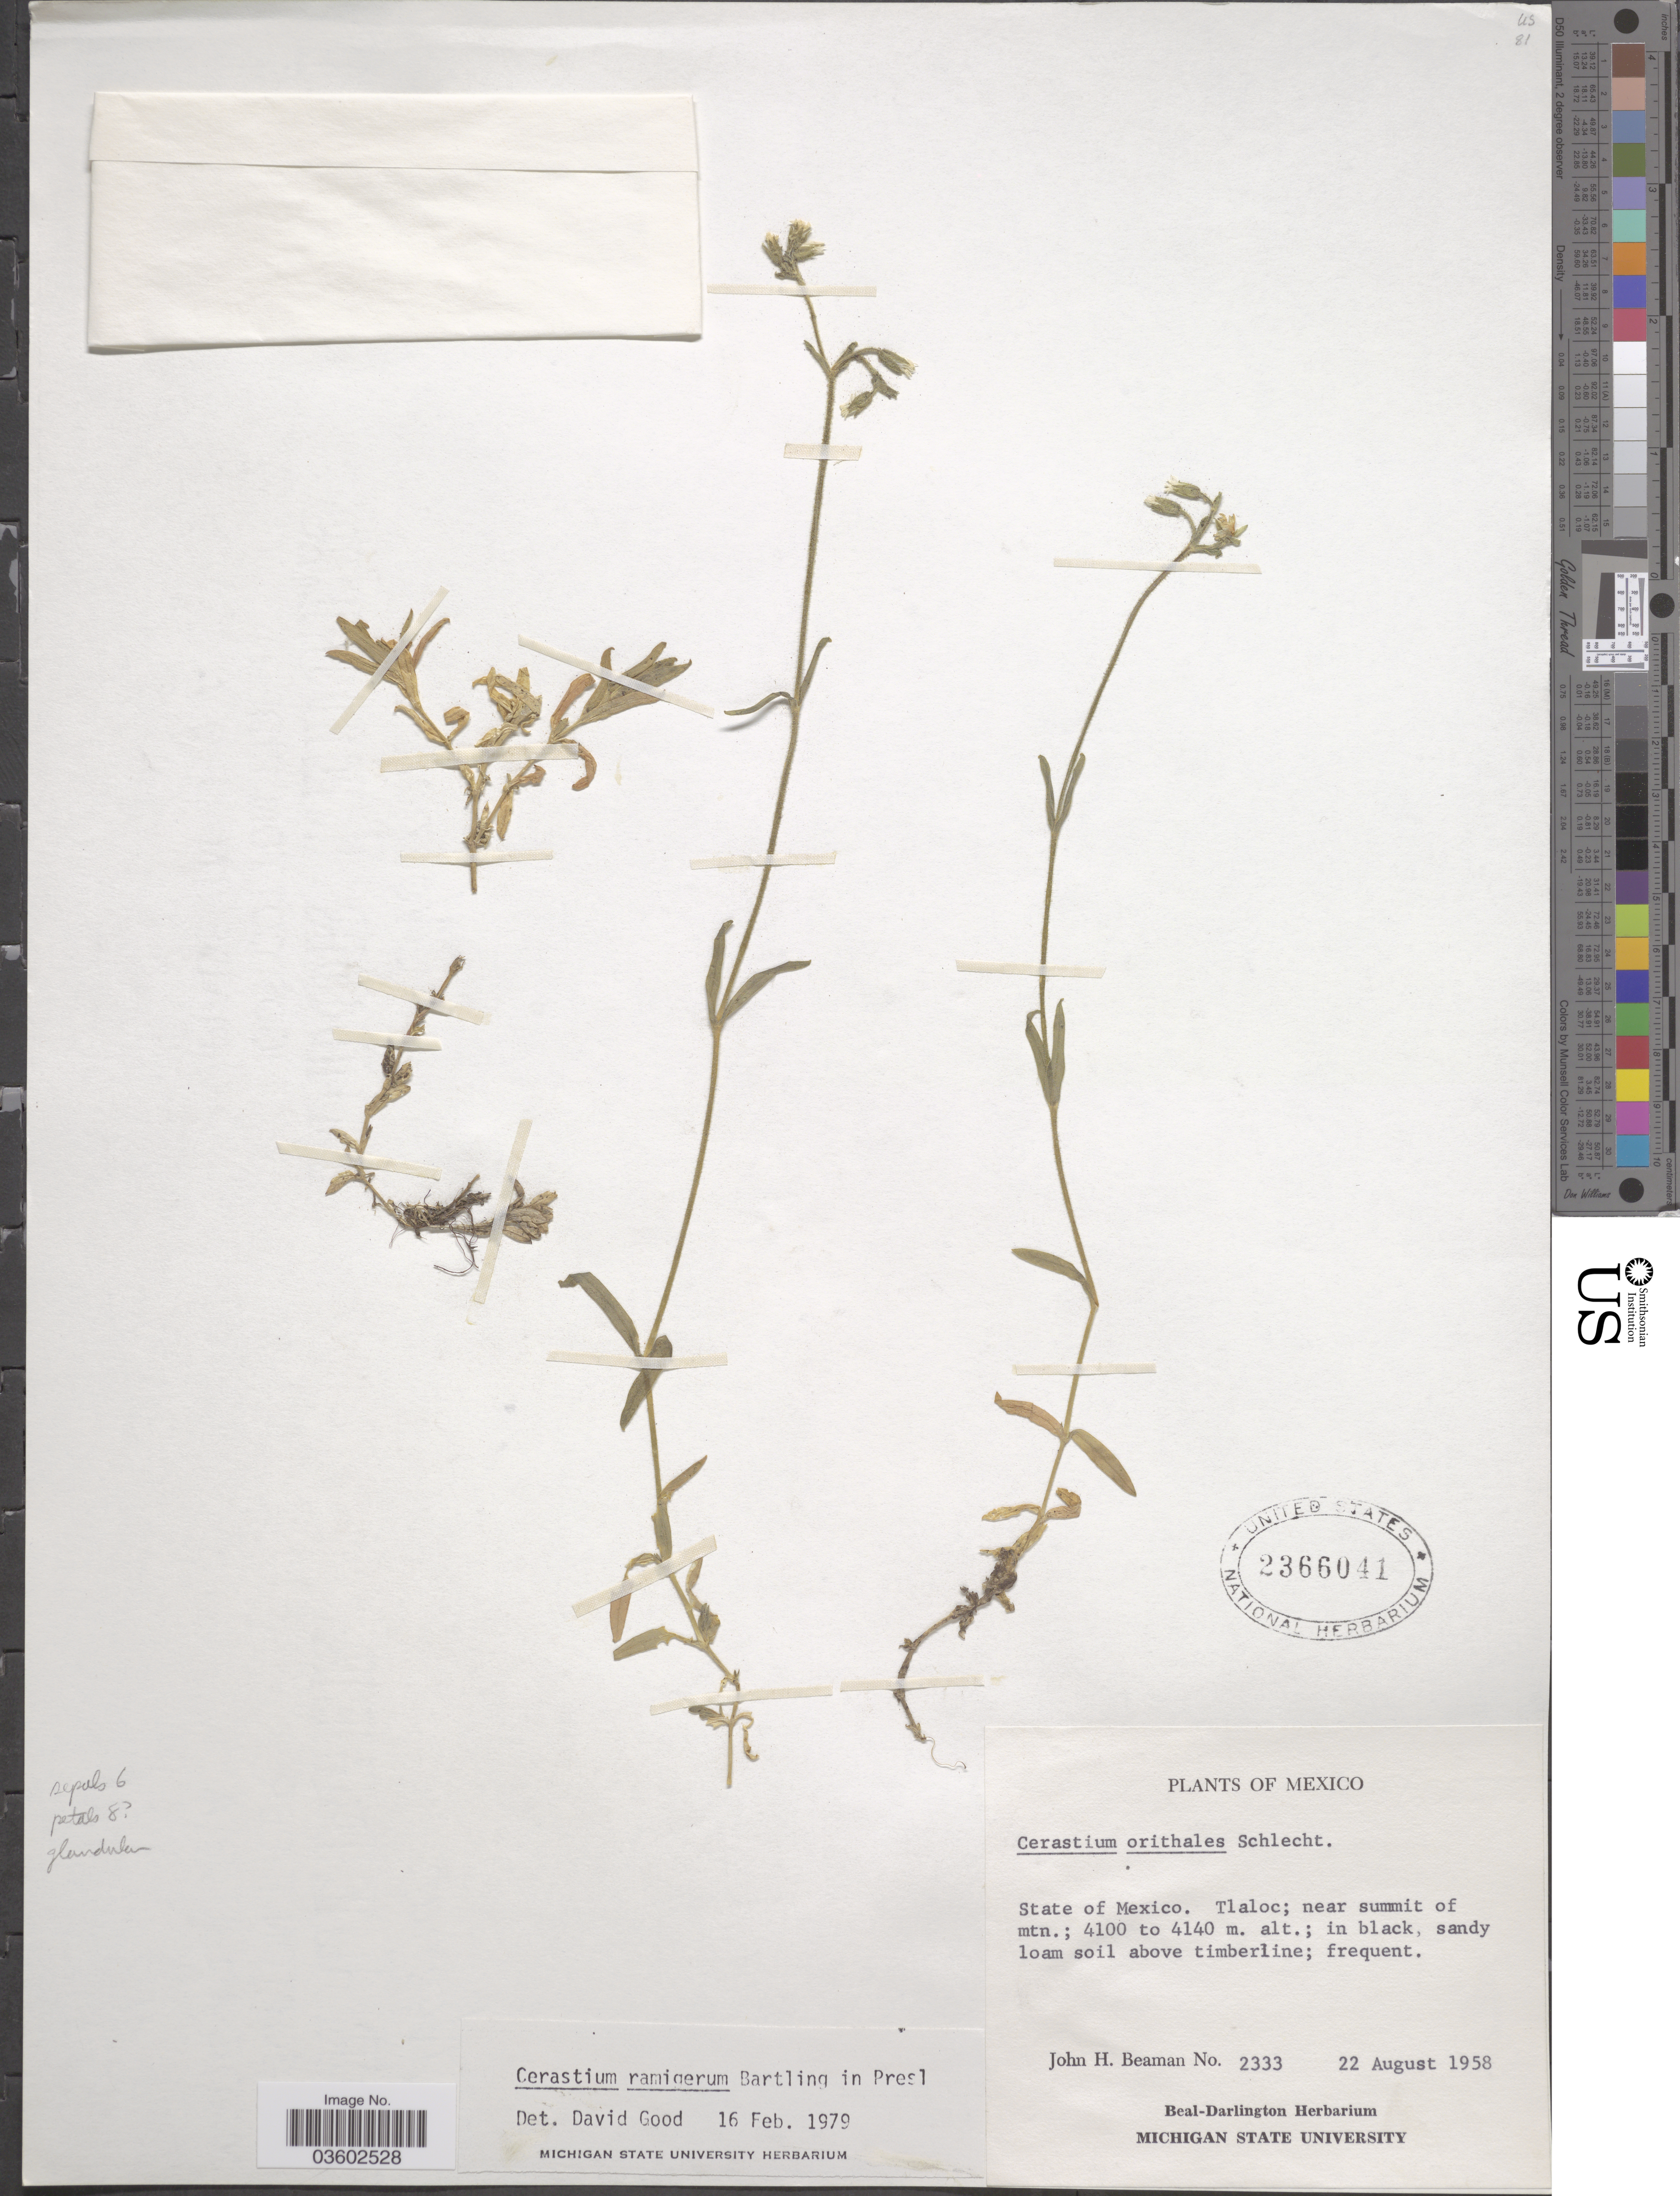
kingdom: Plantae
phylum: Tracheophyta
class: Magnoliopsida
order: Caryophyllales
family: Caryophyllaceae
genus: Cerastium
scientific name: Cerastium ramigerum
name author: Bartl.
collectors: J. H. Beaman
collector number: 2333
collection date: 1958-08-22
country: Mexico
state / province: México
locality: Tlaloc; near summit of mtn.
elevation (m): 4100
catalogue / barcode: US 2366041